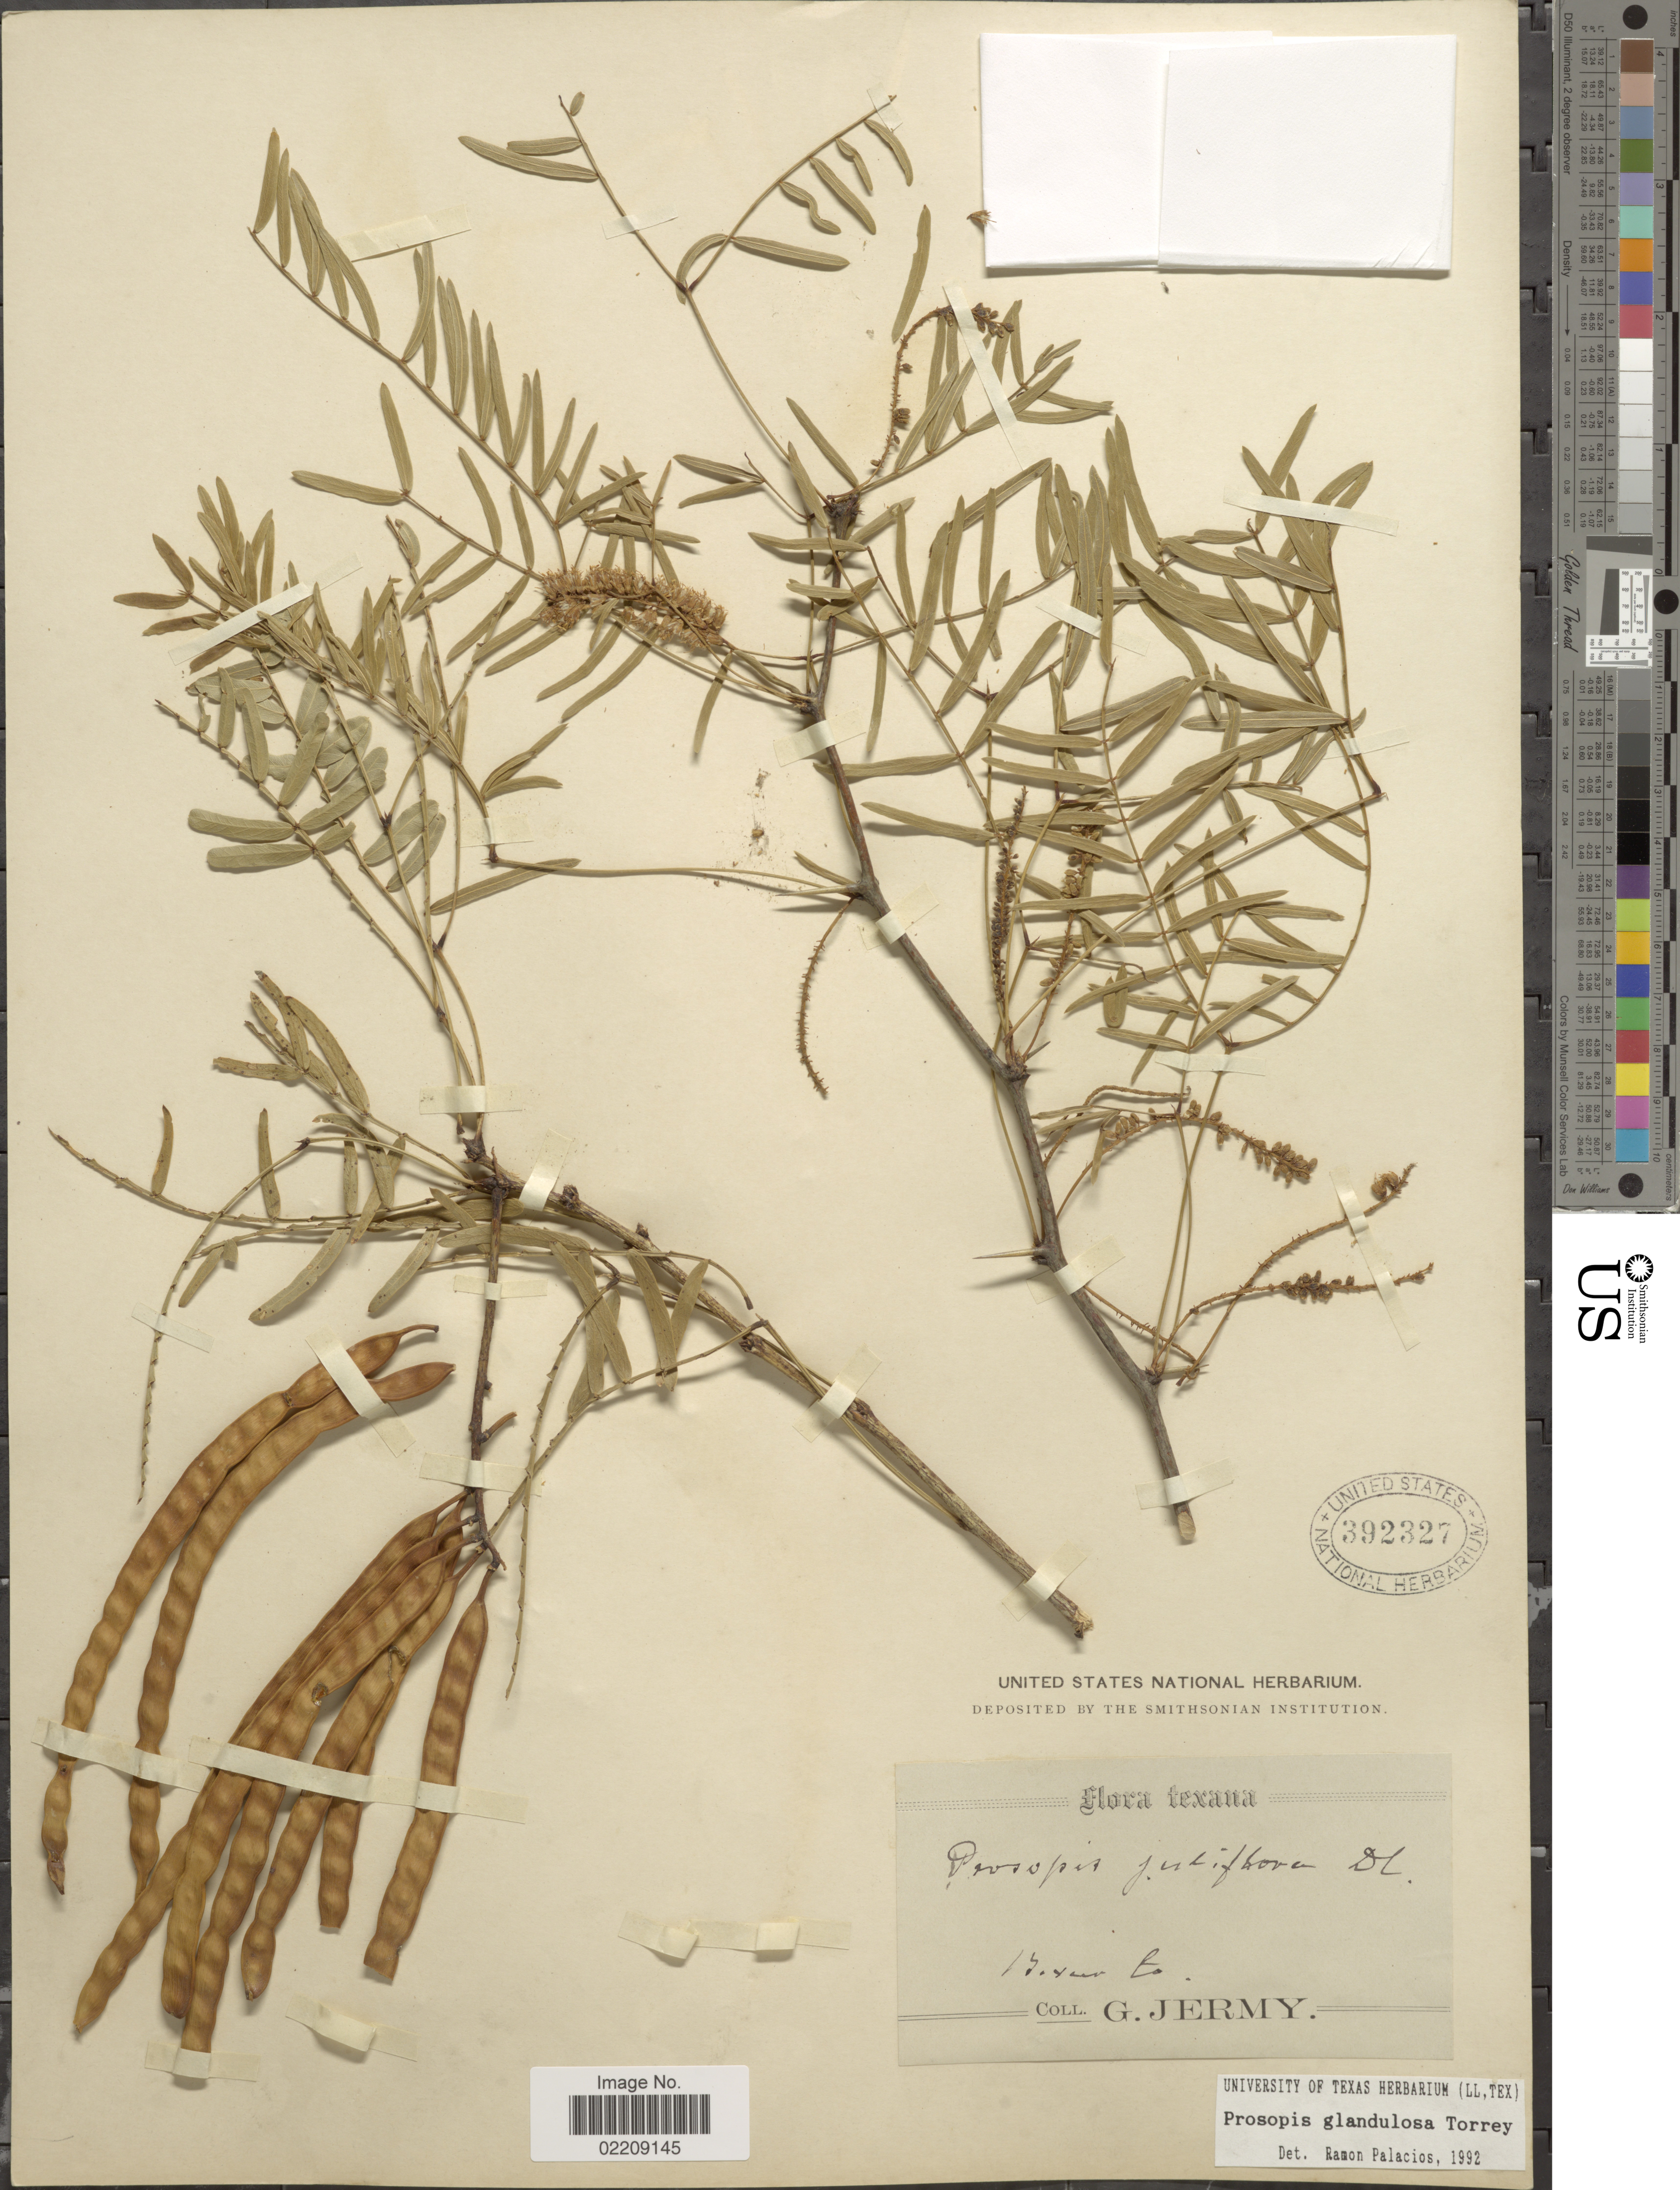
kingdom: Plantae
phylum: Tracheophyta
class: Magnoliopsida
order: Fabales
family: Fabaceae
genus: Neltuma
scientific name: Neltuma glandulosa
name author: (Torr.) Britton & Rose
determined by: Strong, Mark T., (BOT), Smithsonian Institution - National Museum of Natural History (UNITED STATES)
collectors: G. Jermy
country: United States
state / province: Texas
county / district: Bexar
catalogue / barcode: US 392327